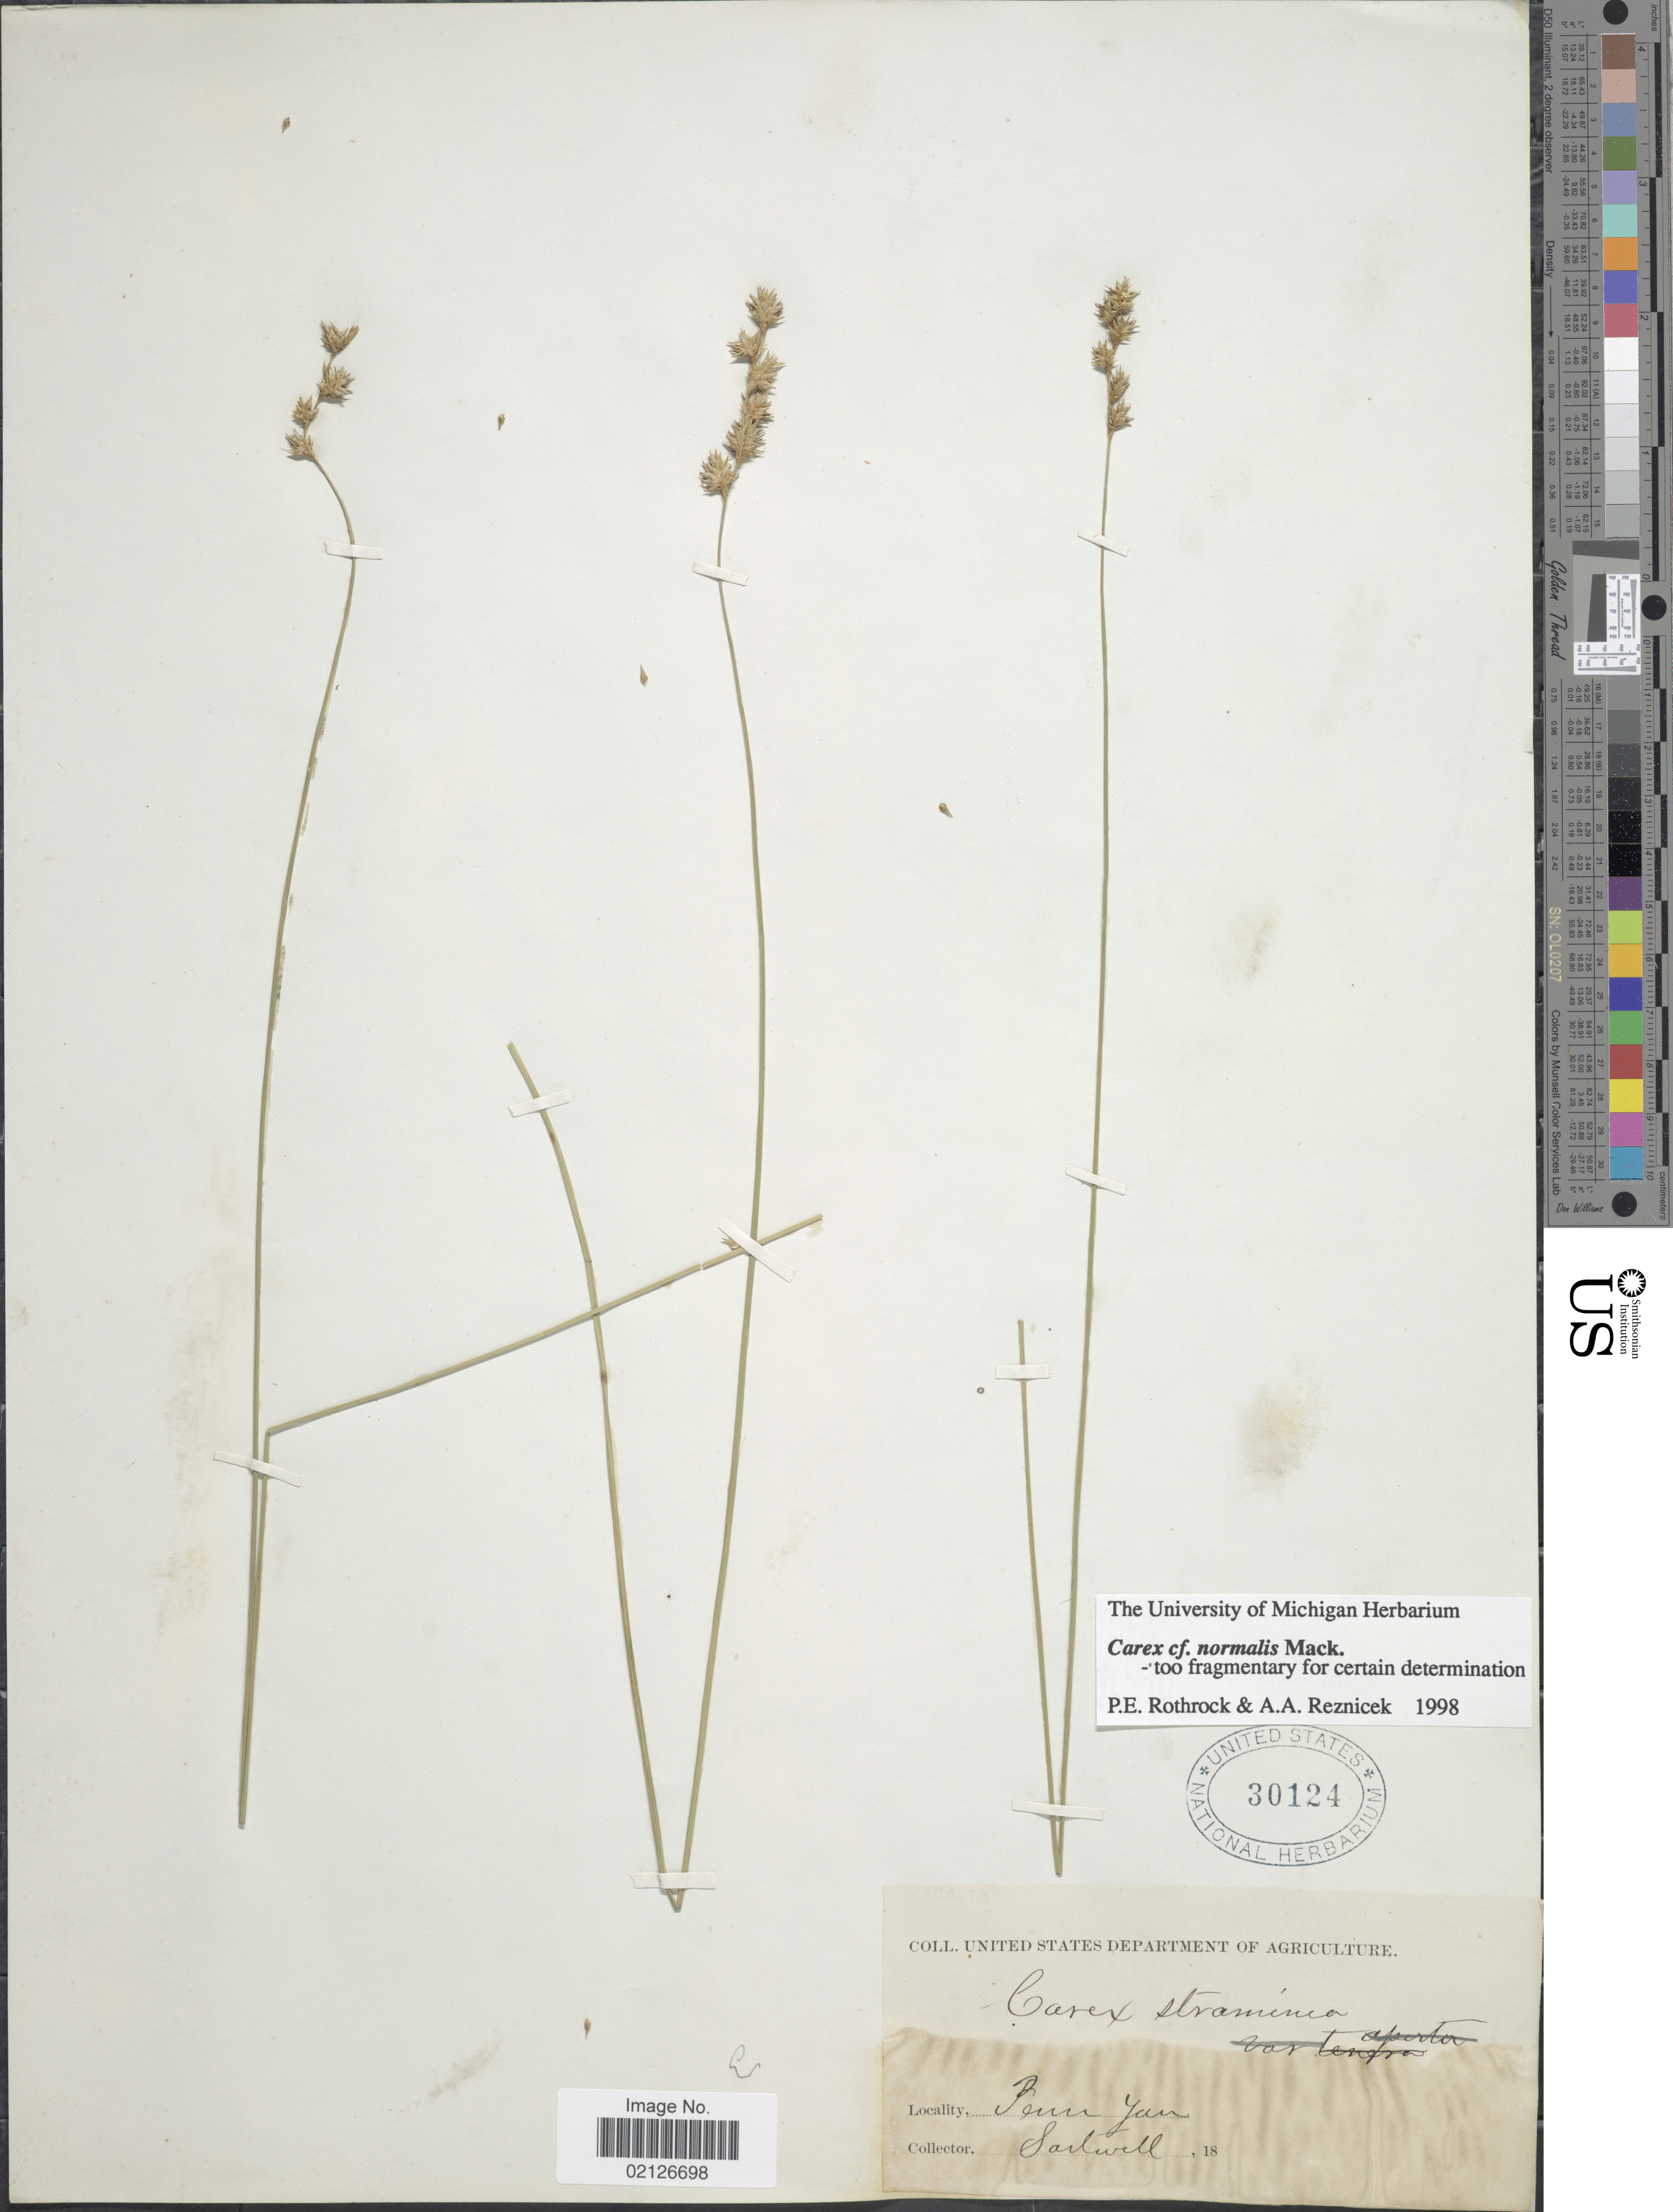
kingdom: Plantae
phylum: Tracheophyta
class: Liliopsida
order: Poales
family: Cyperaceae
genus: Carex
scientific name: Carex normalis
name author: Mack.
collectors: Sartwell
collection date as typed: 18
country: United States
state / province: New York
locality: Penn Yan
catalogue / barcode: US 30124